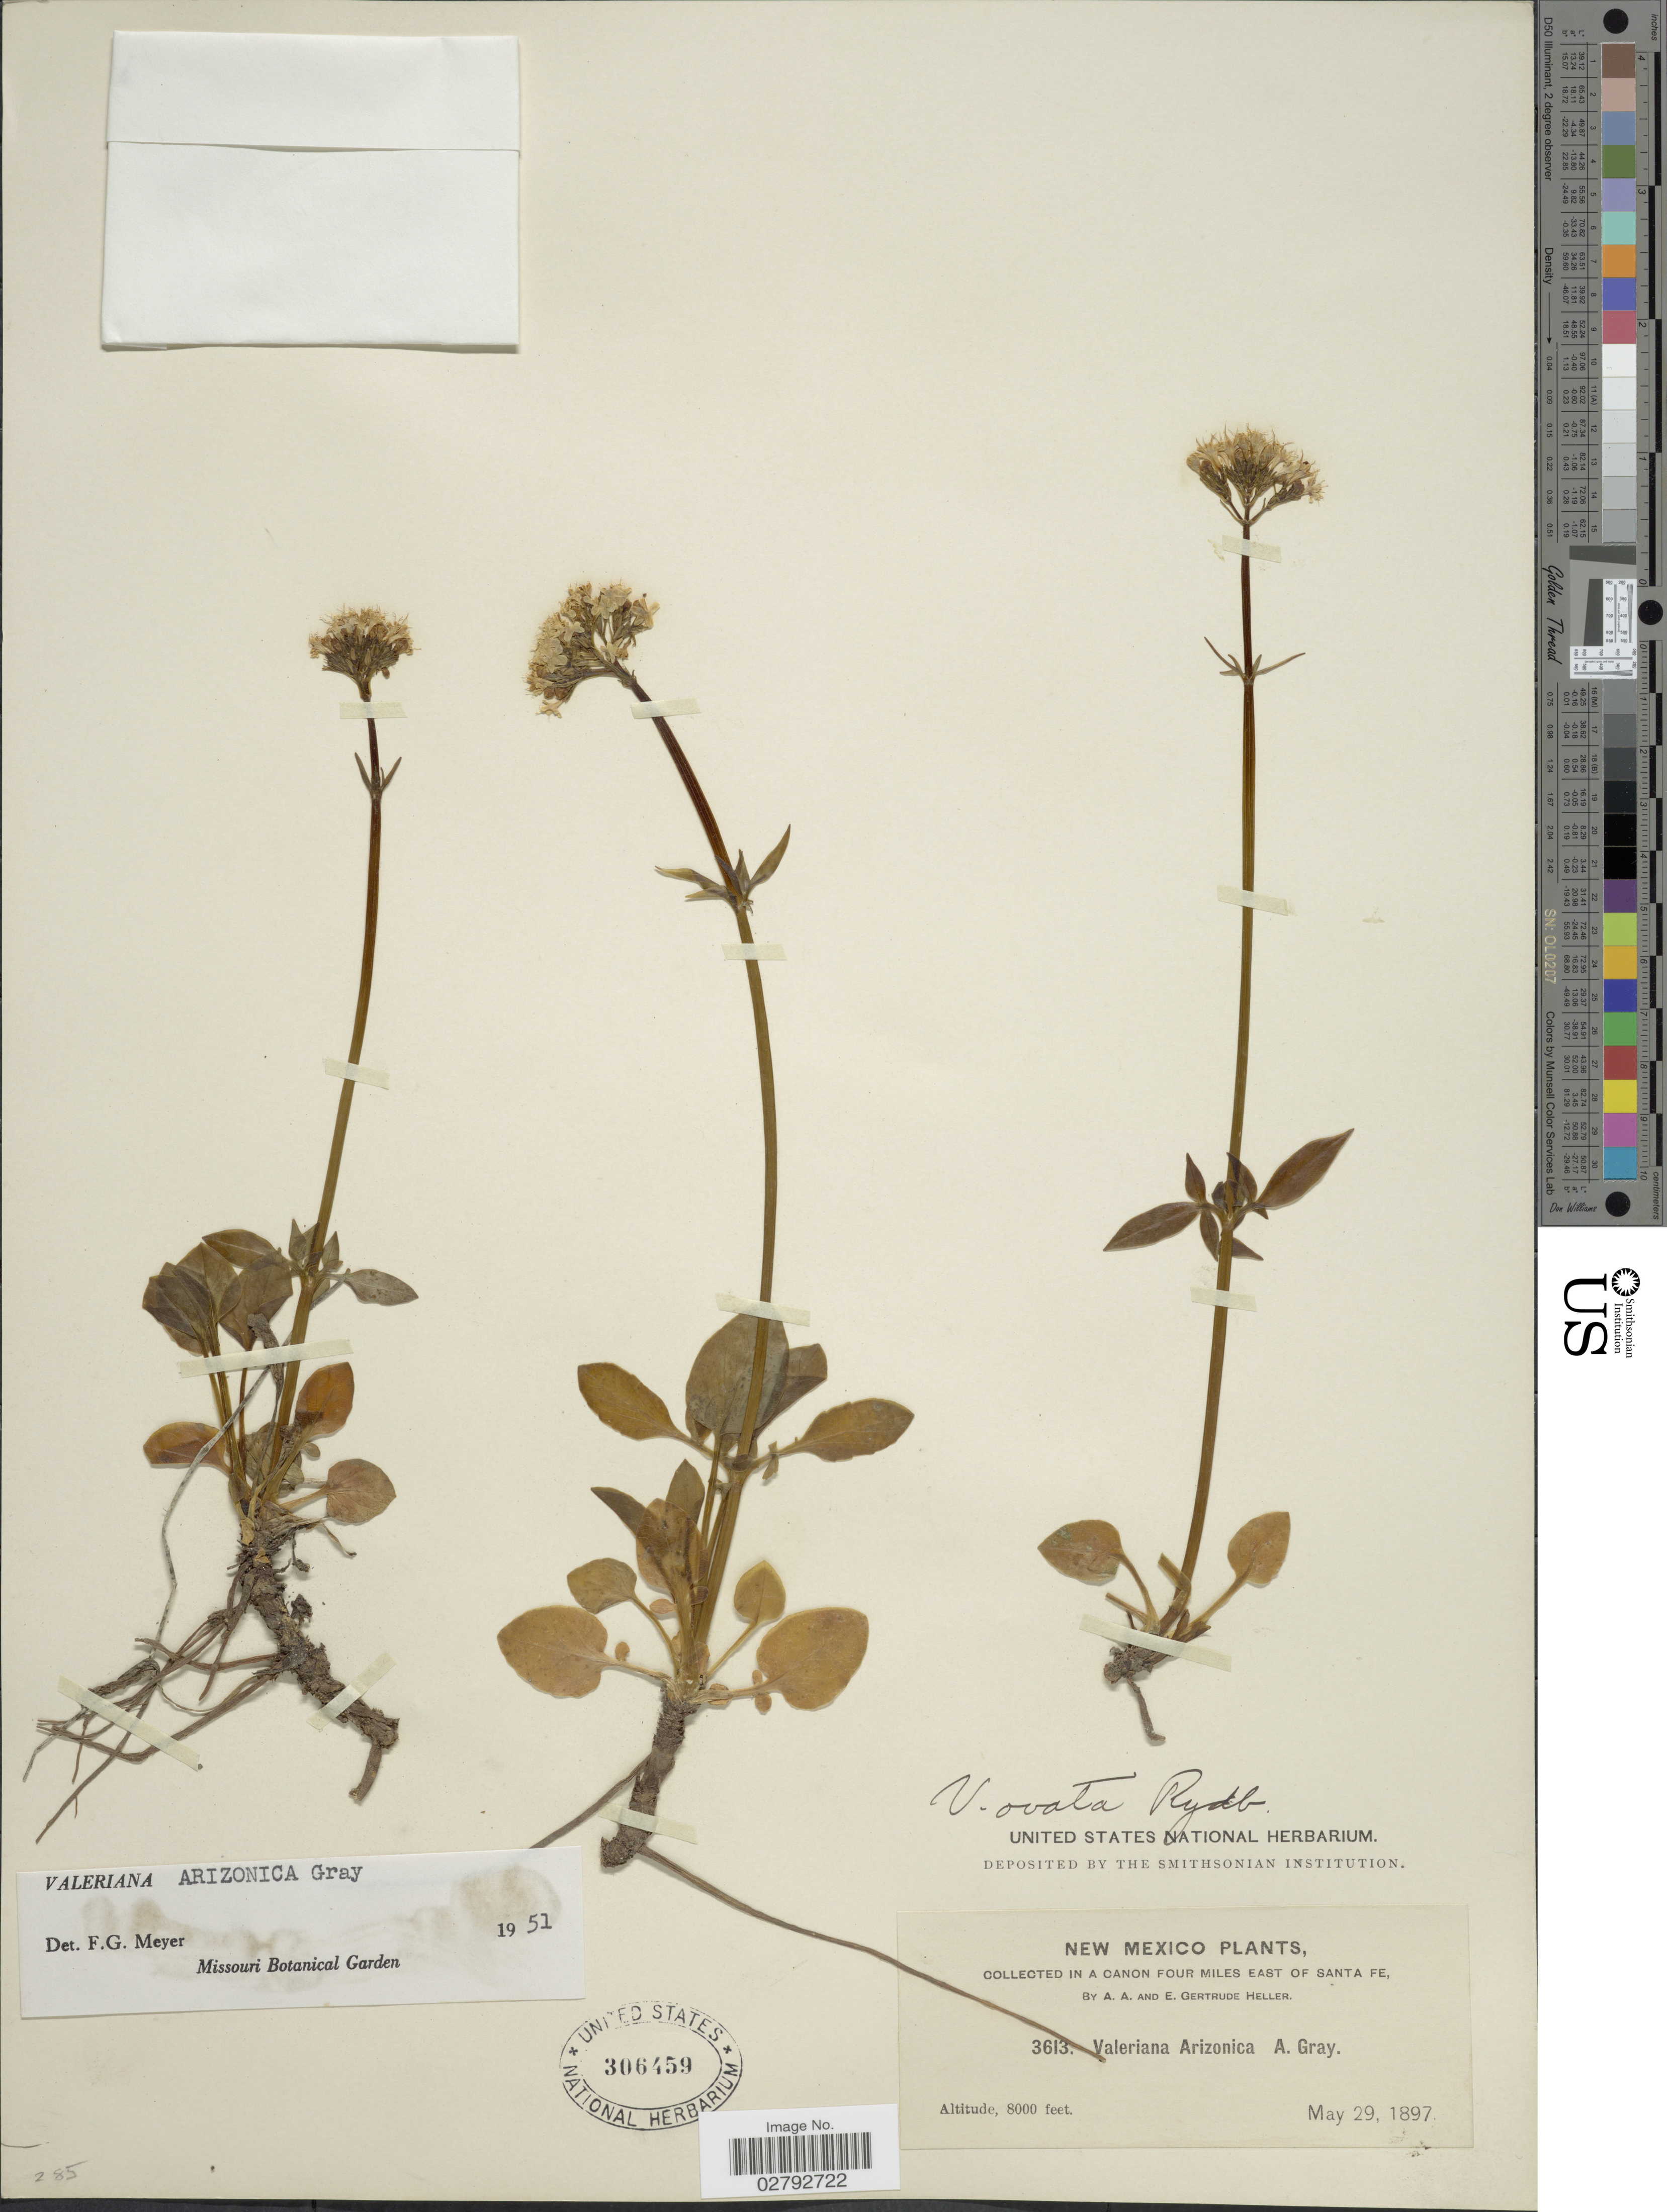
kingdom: Plantae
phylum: Tracheophyta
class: Magnoliopsida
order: Dipsacales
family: Caprifoliaceae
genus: Valeriana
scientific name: Valeriana arizonica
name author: A. Gray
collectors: A. A. Heller & E. G. Heller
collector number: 3613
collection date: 1897-05-29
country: United States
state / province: New Mexico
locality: Canon four miles East of Santa Fe.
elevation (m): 2438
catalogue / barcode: US 306459